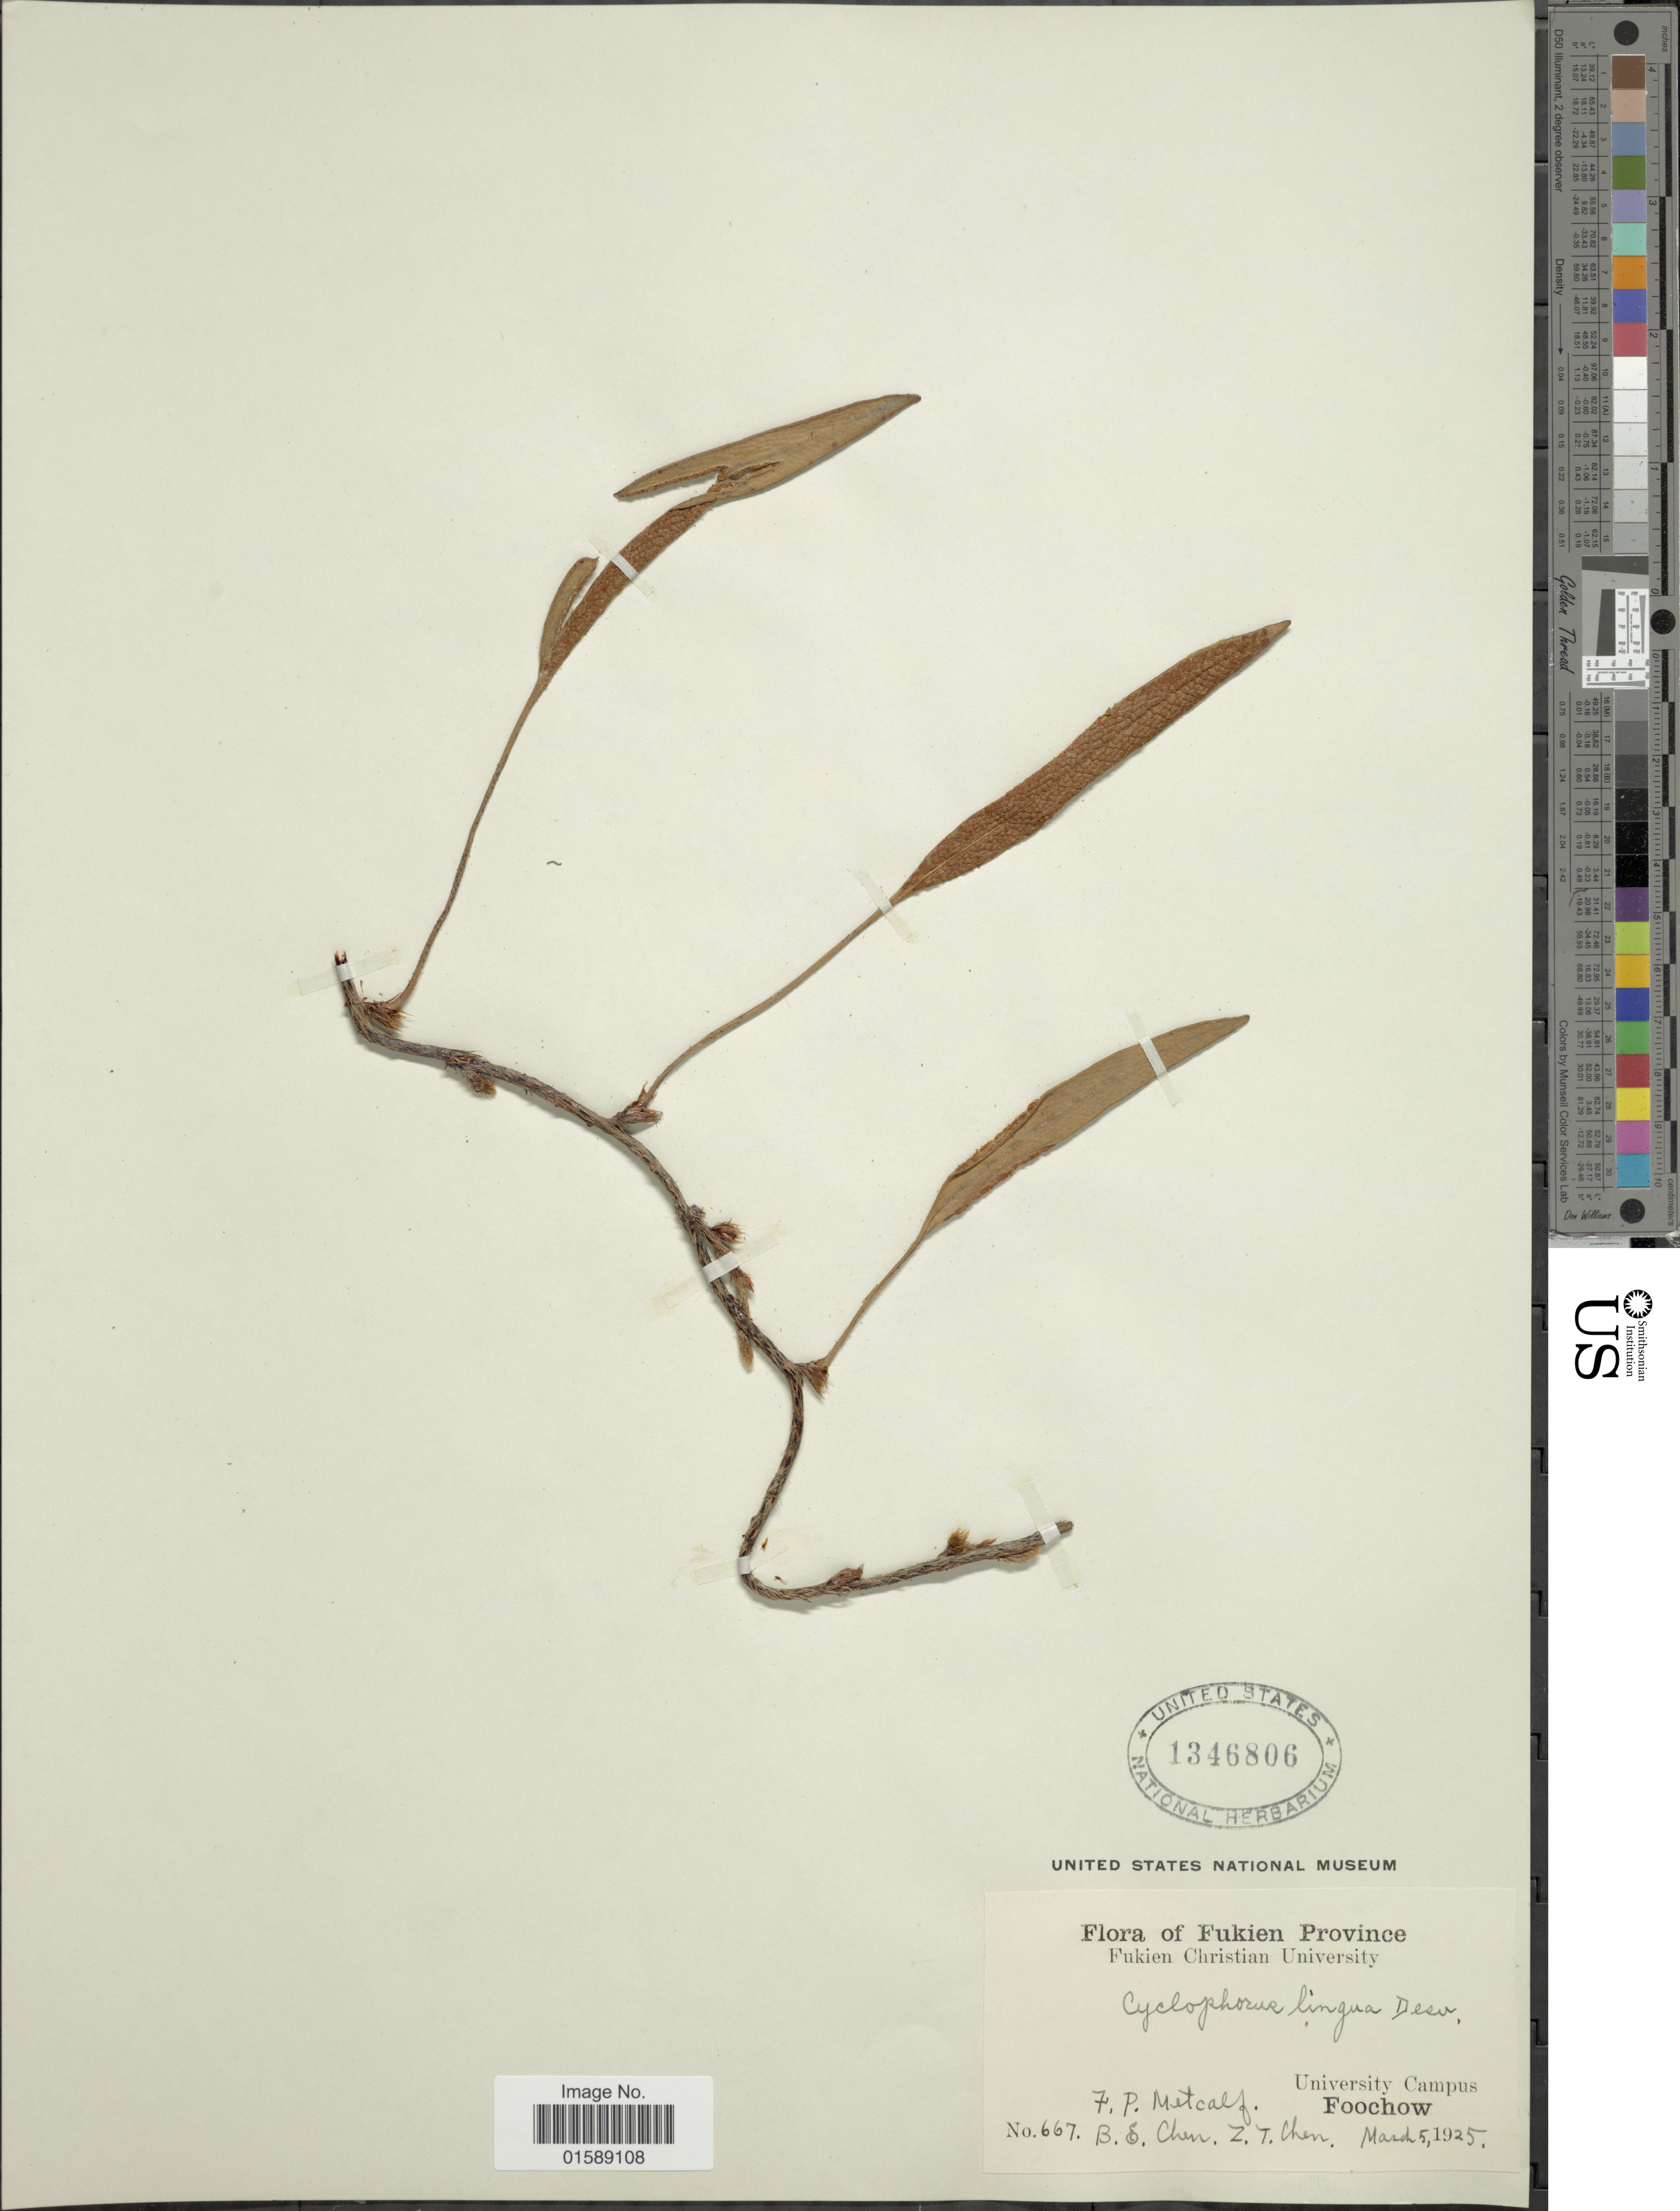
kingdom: Plantae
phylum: Tracheophyta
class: Polypodiopsida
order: Polypodiales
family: Polypodiaceae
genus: Pyrrosia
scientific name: Pyrrosia lingua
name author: (Thurb.) Farw.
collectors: F. Metcalf, B. Chen & Z. Chen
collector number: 667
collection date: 1925-03-05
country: China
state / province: Fujian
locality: Fukien Province. University Campus. Foochow [unsure placement]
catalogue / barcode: US 1346806